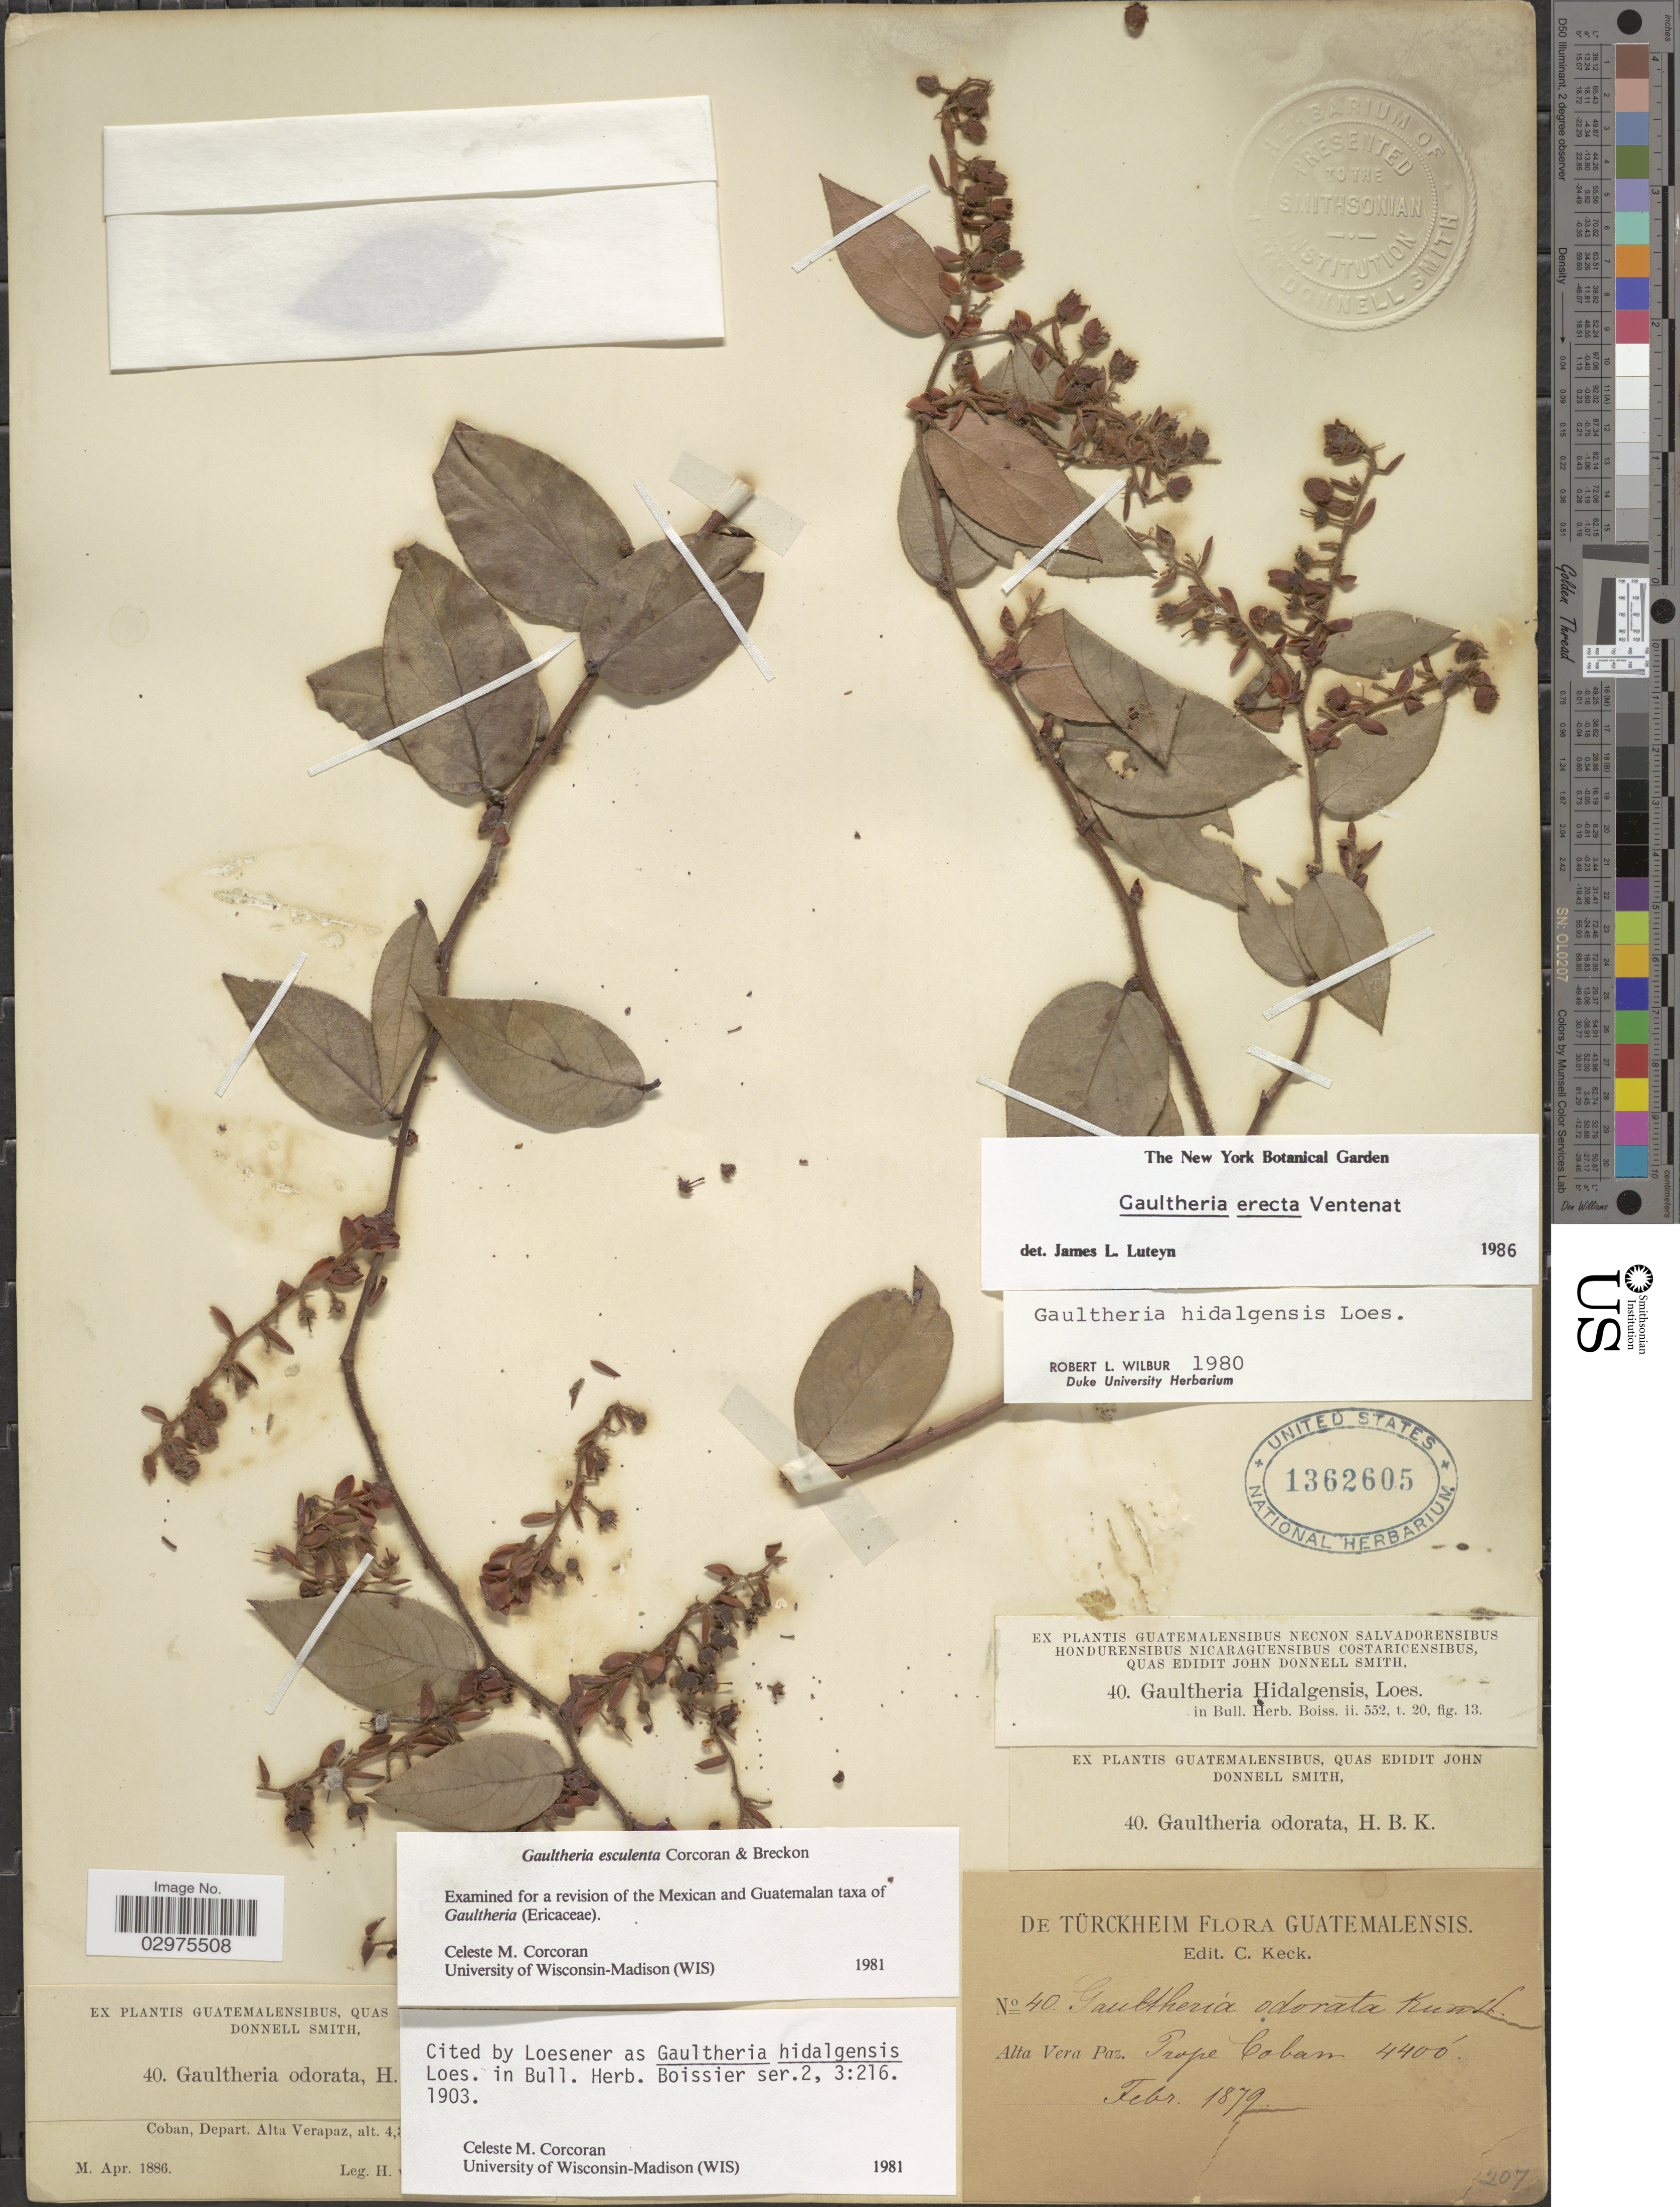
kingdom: Plantae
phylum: Tracheophyta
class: Magnoliopsida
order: Ericales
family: Ericaceae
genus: Gaultheria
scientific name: Gaultheria erecta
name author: Vent.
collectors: H. von Türckheim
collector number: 40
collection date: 1879-02/1886-04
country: Guatemala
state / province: Alta Verapaz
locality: Prope Coban.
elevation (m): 1311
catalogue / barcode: US 1362605